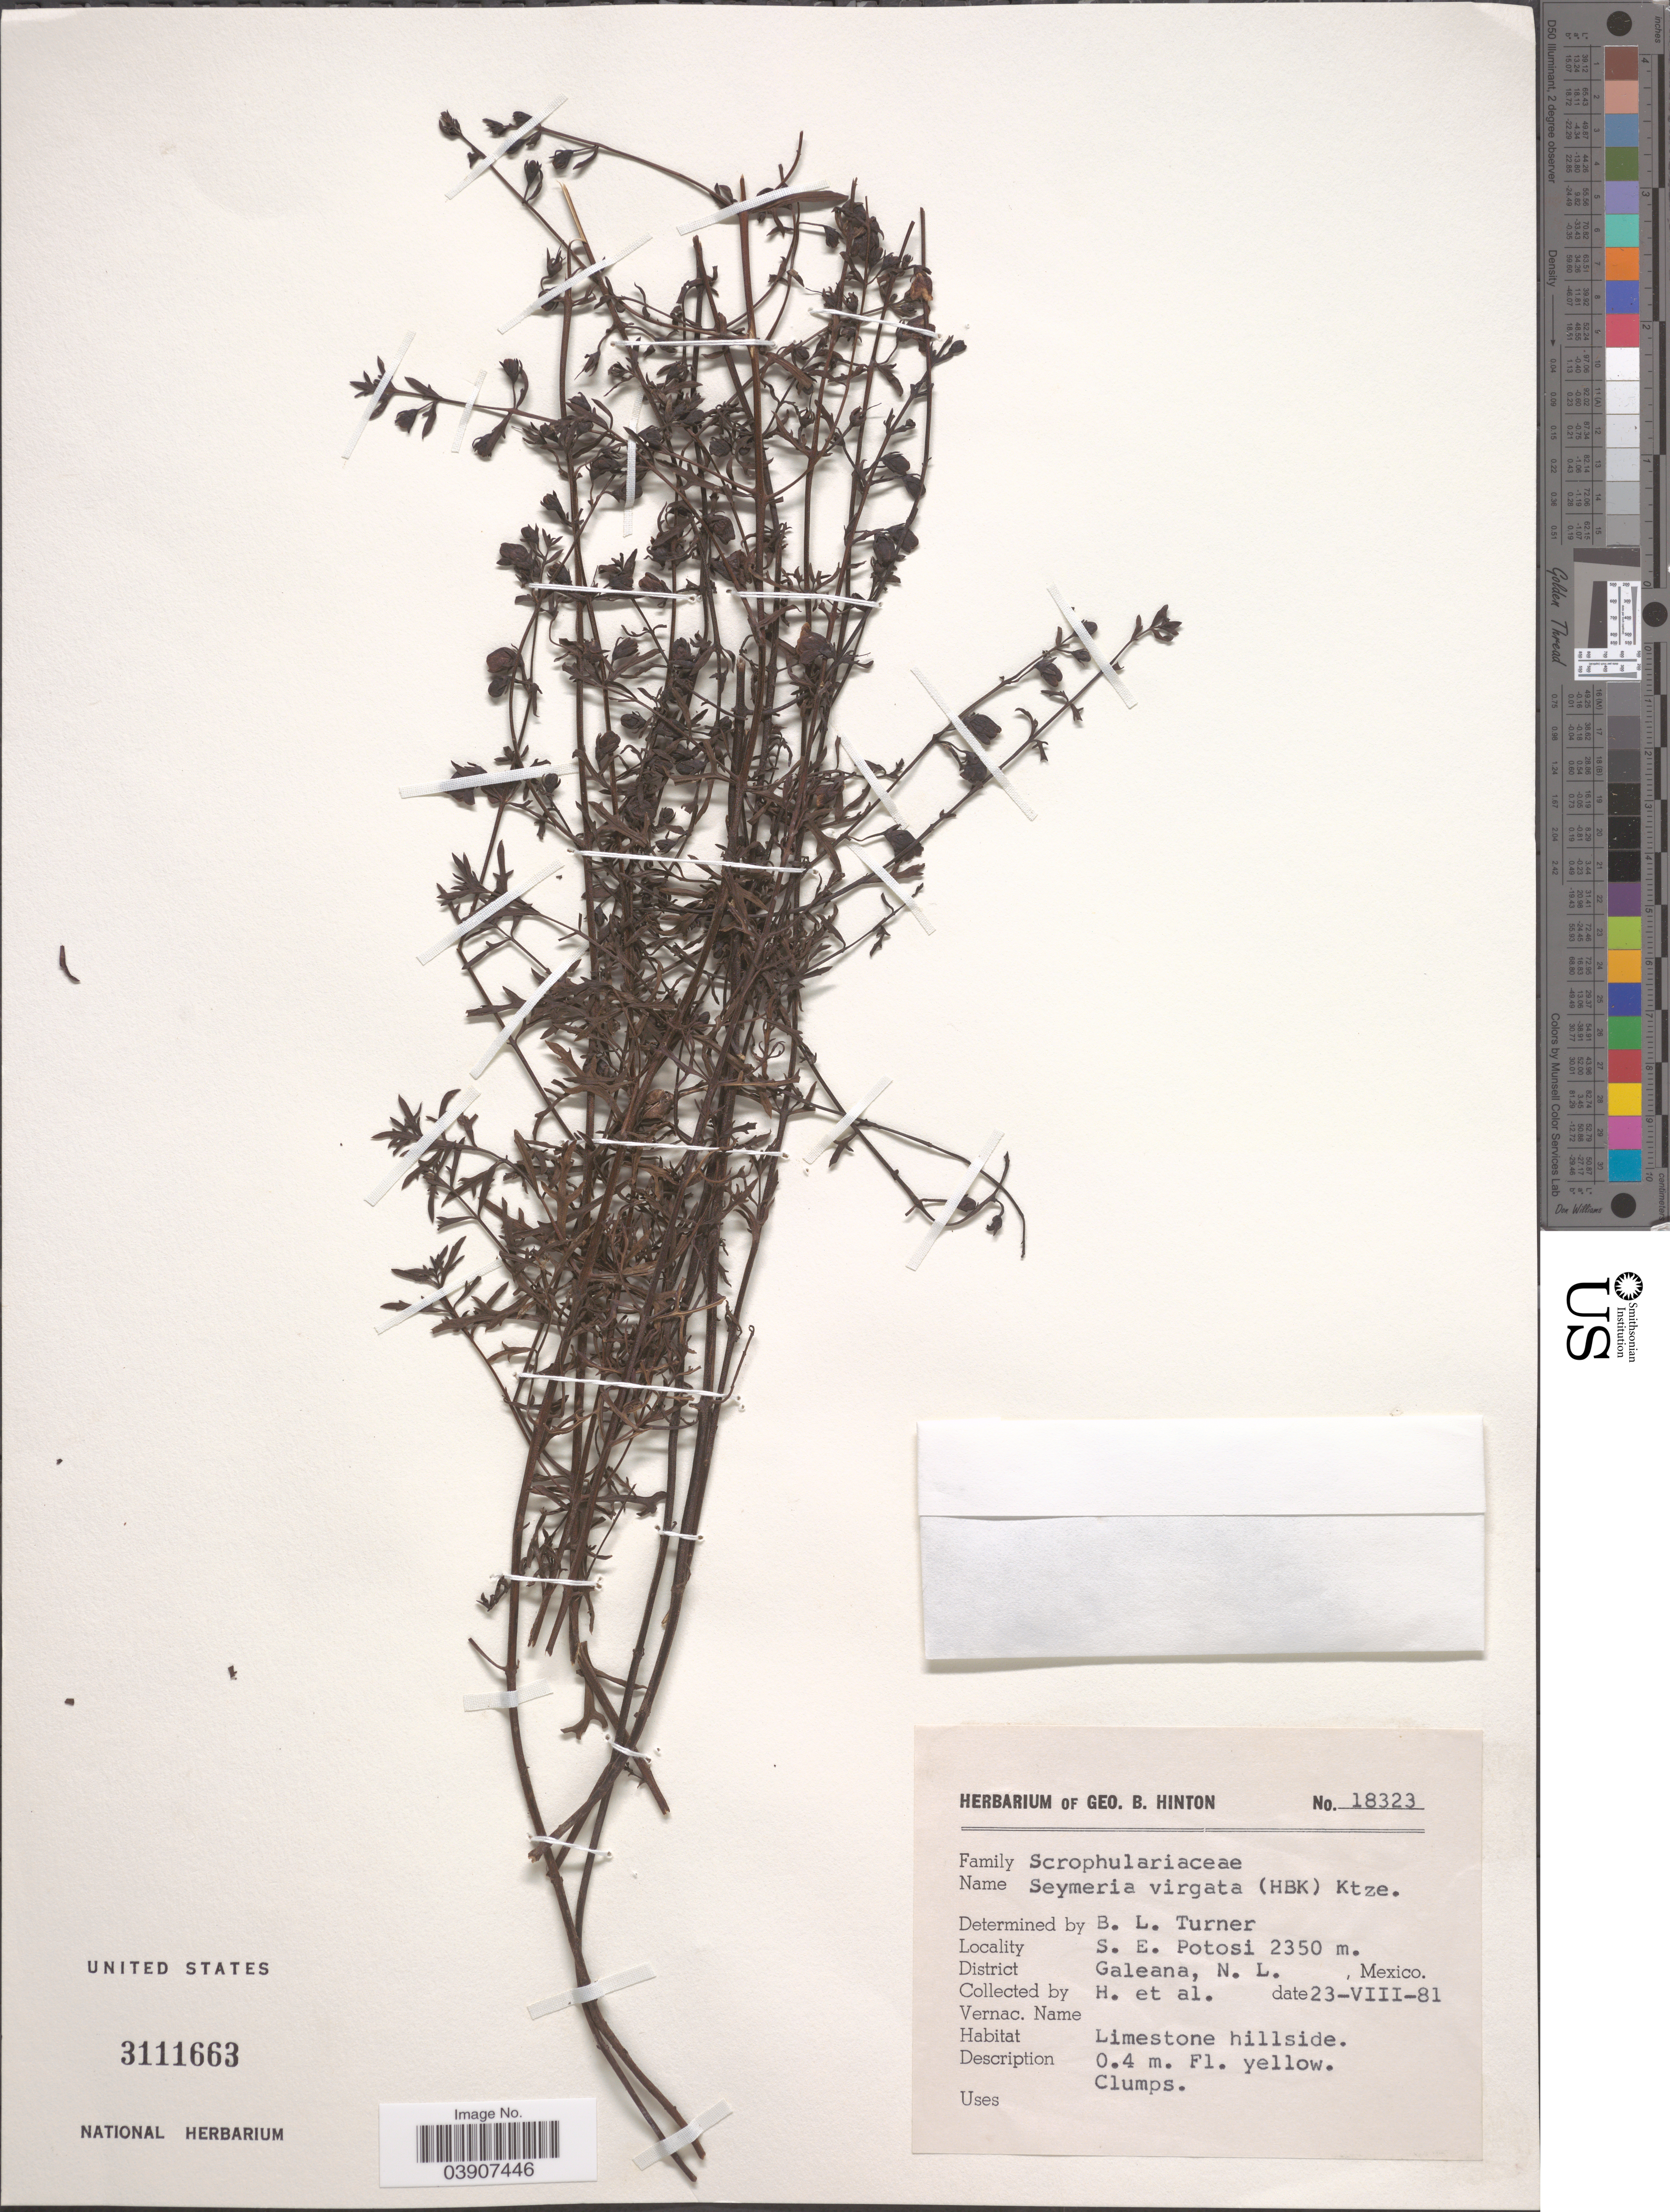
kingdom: Plantae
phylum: Tracheophyta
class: Magnoliopsida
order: Lamiales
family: Orobanchaceae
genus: Seymeria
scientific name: Seymeria virgata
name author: (Kunth) Benth.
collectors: G. B. Hinton & et al.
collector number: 18323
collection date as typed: Transcribed d/m/y: 23/8/81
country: Mexico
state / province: Nuevo León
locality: S.E. Potosi. District Galeana.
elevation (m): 2350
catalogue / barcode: US 3111663